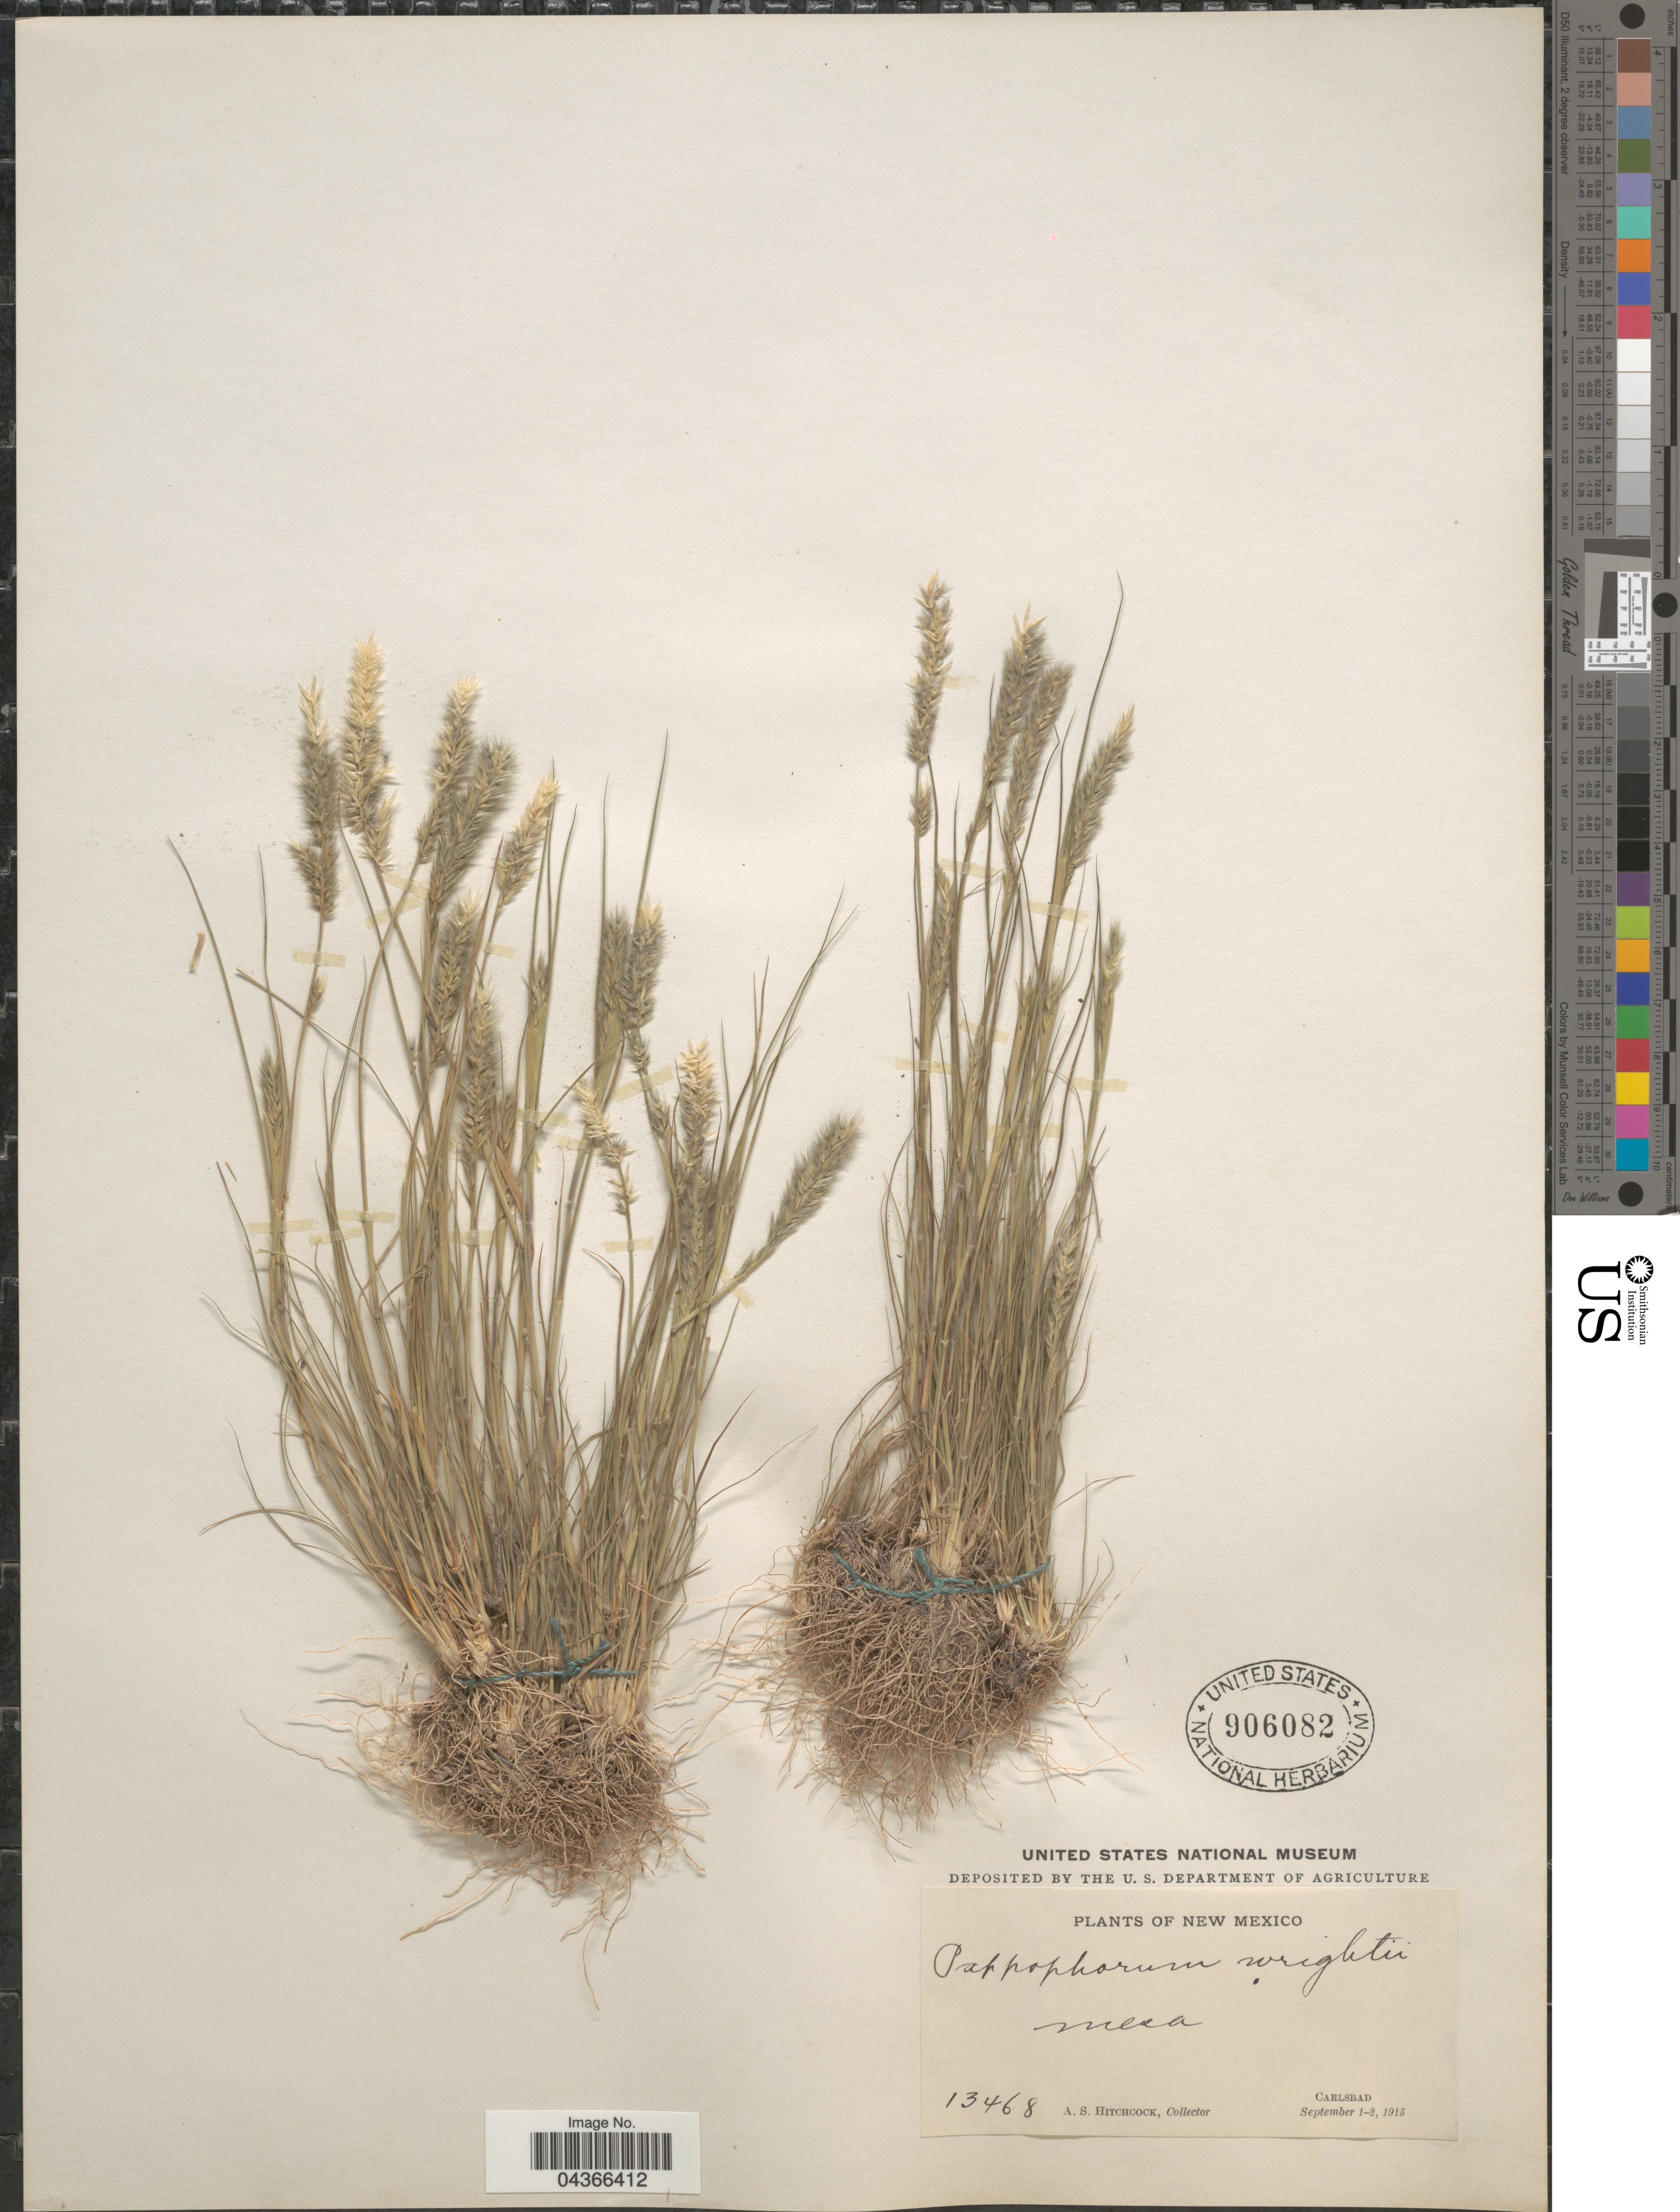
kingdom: Plantae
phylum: Tracheophyta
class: Liliopsida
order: Poales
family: Poaceae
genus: Enneapogon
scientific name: Enneapogon desvauxii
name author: P. Beauv.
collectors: A. S. Hitchcock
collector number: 13468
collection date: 1915-09-01/1915-09-02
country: United States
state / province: New Mexico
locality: Mesa. Carlsbad.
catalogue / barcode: US 906082